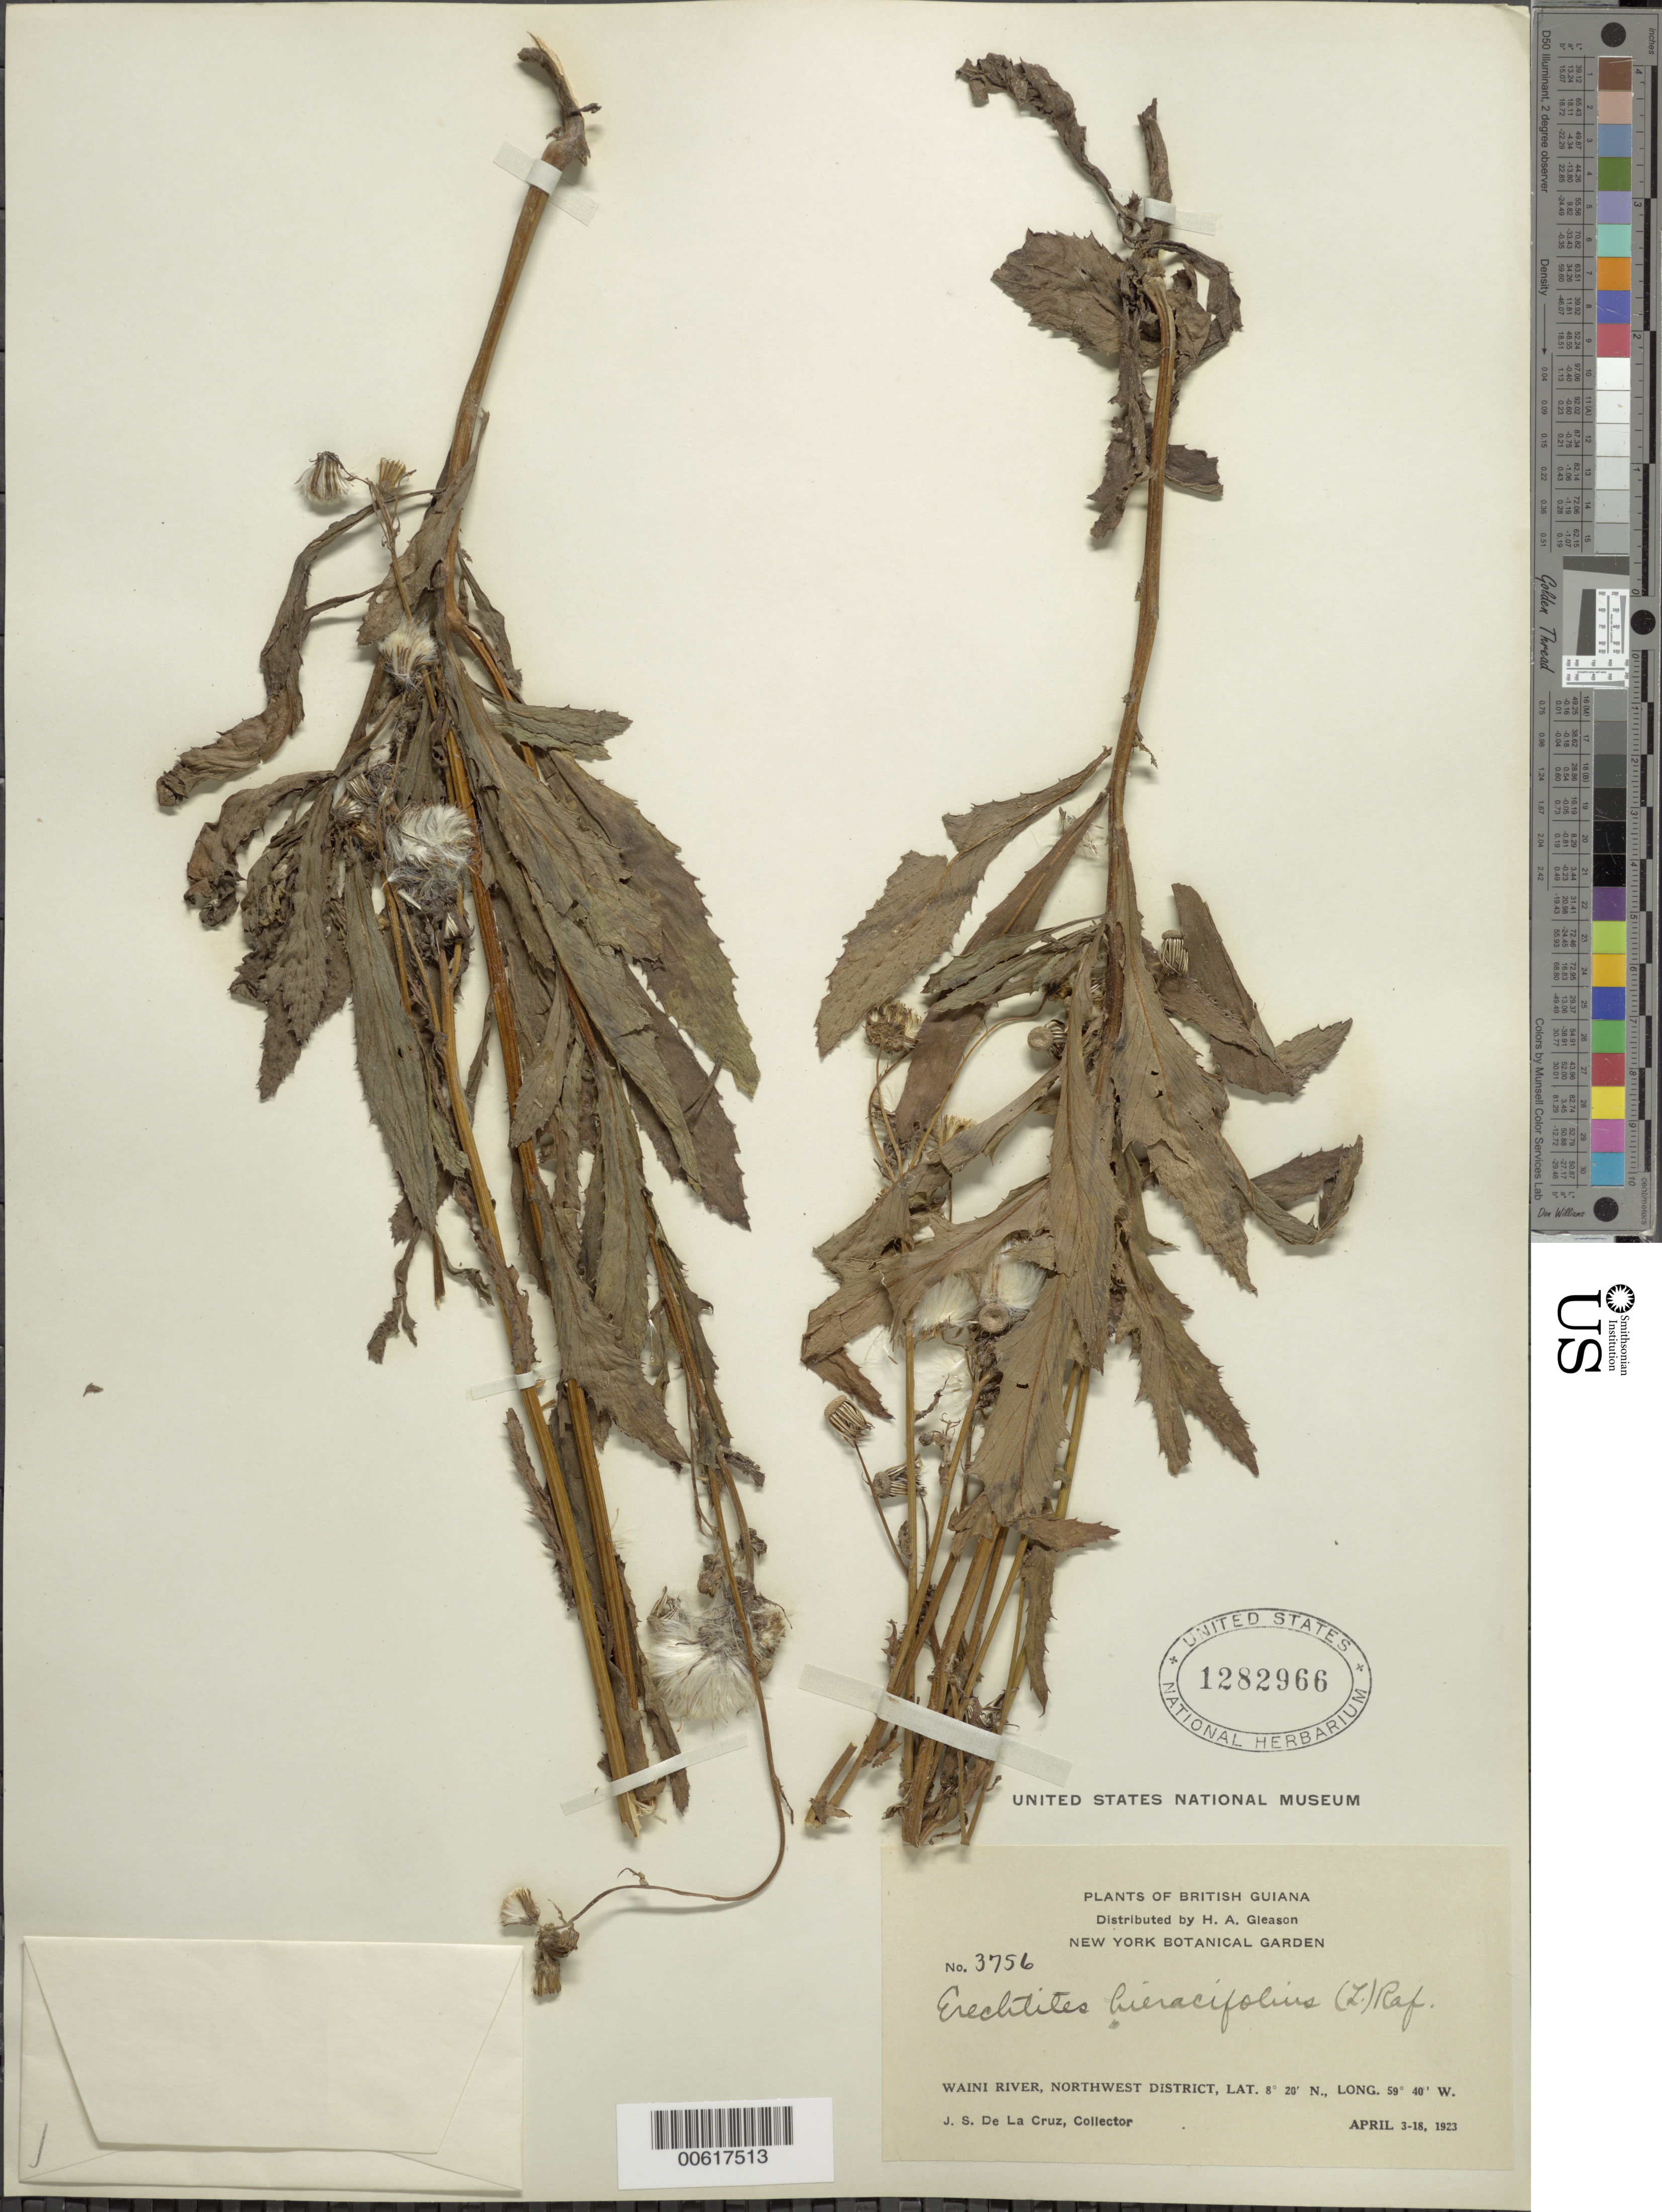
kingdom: Plantae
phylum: Tracheophyta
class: Magnoliopsida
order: Asterales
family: Asteraceae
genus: Erechtites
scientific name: Erechtites hieraciifolius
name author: (L.) Raf. ex DC.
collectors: J. S. de la Cruz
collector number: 3756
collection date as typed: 3-Apr-23 to 18-Apr-23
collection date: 1923-04-03/1923-04-18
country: Guyana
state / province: Barima-Waini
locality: Waini R., NW District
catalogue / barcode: US 1282966